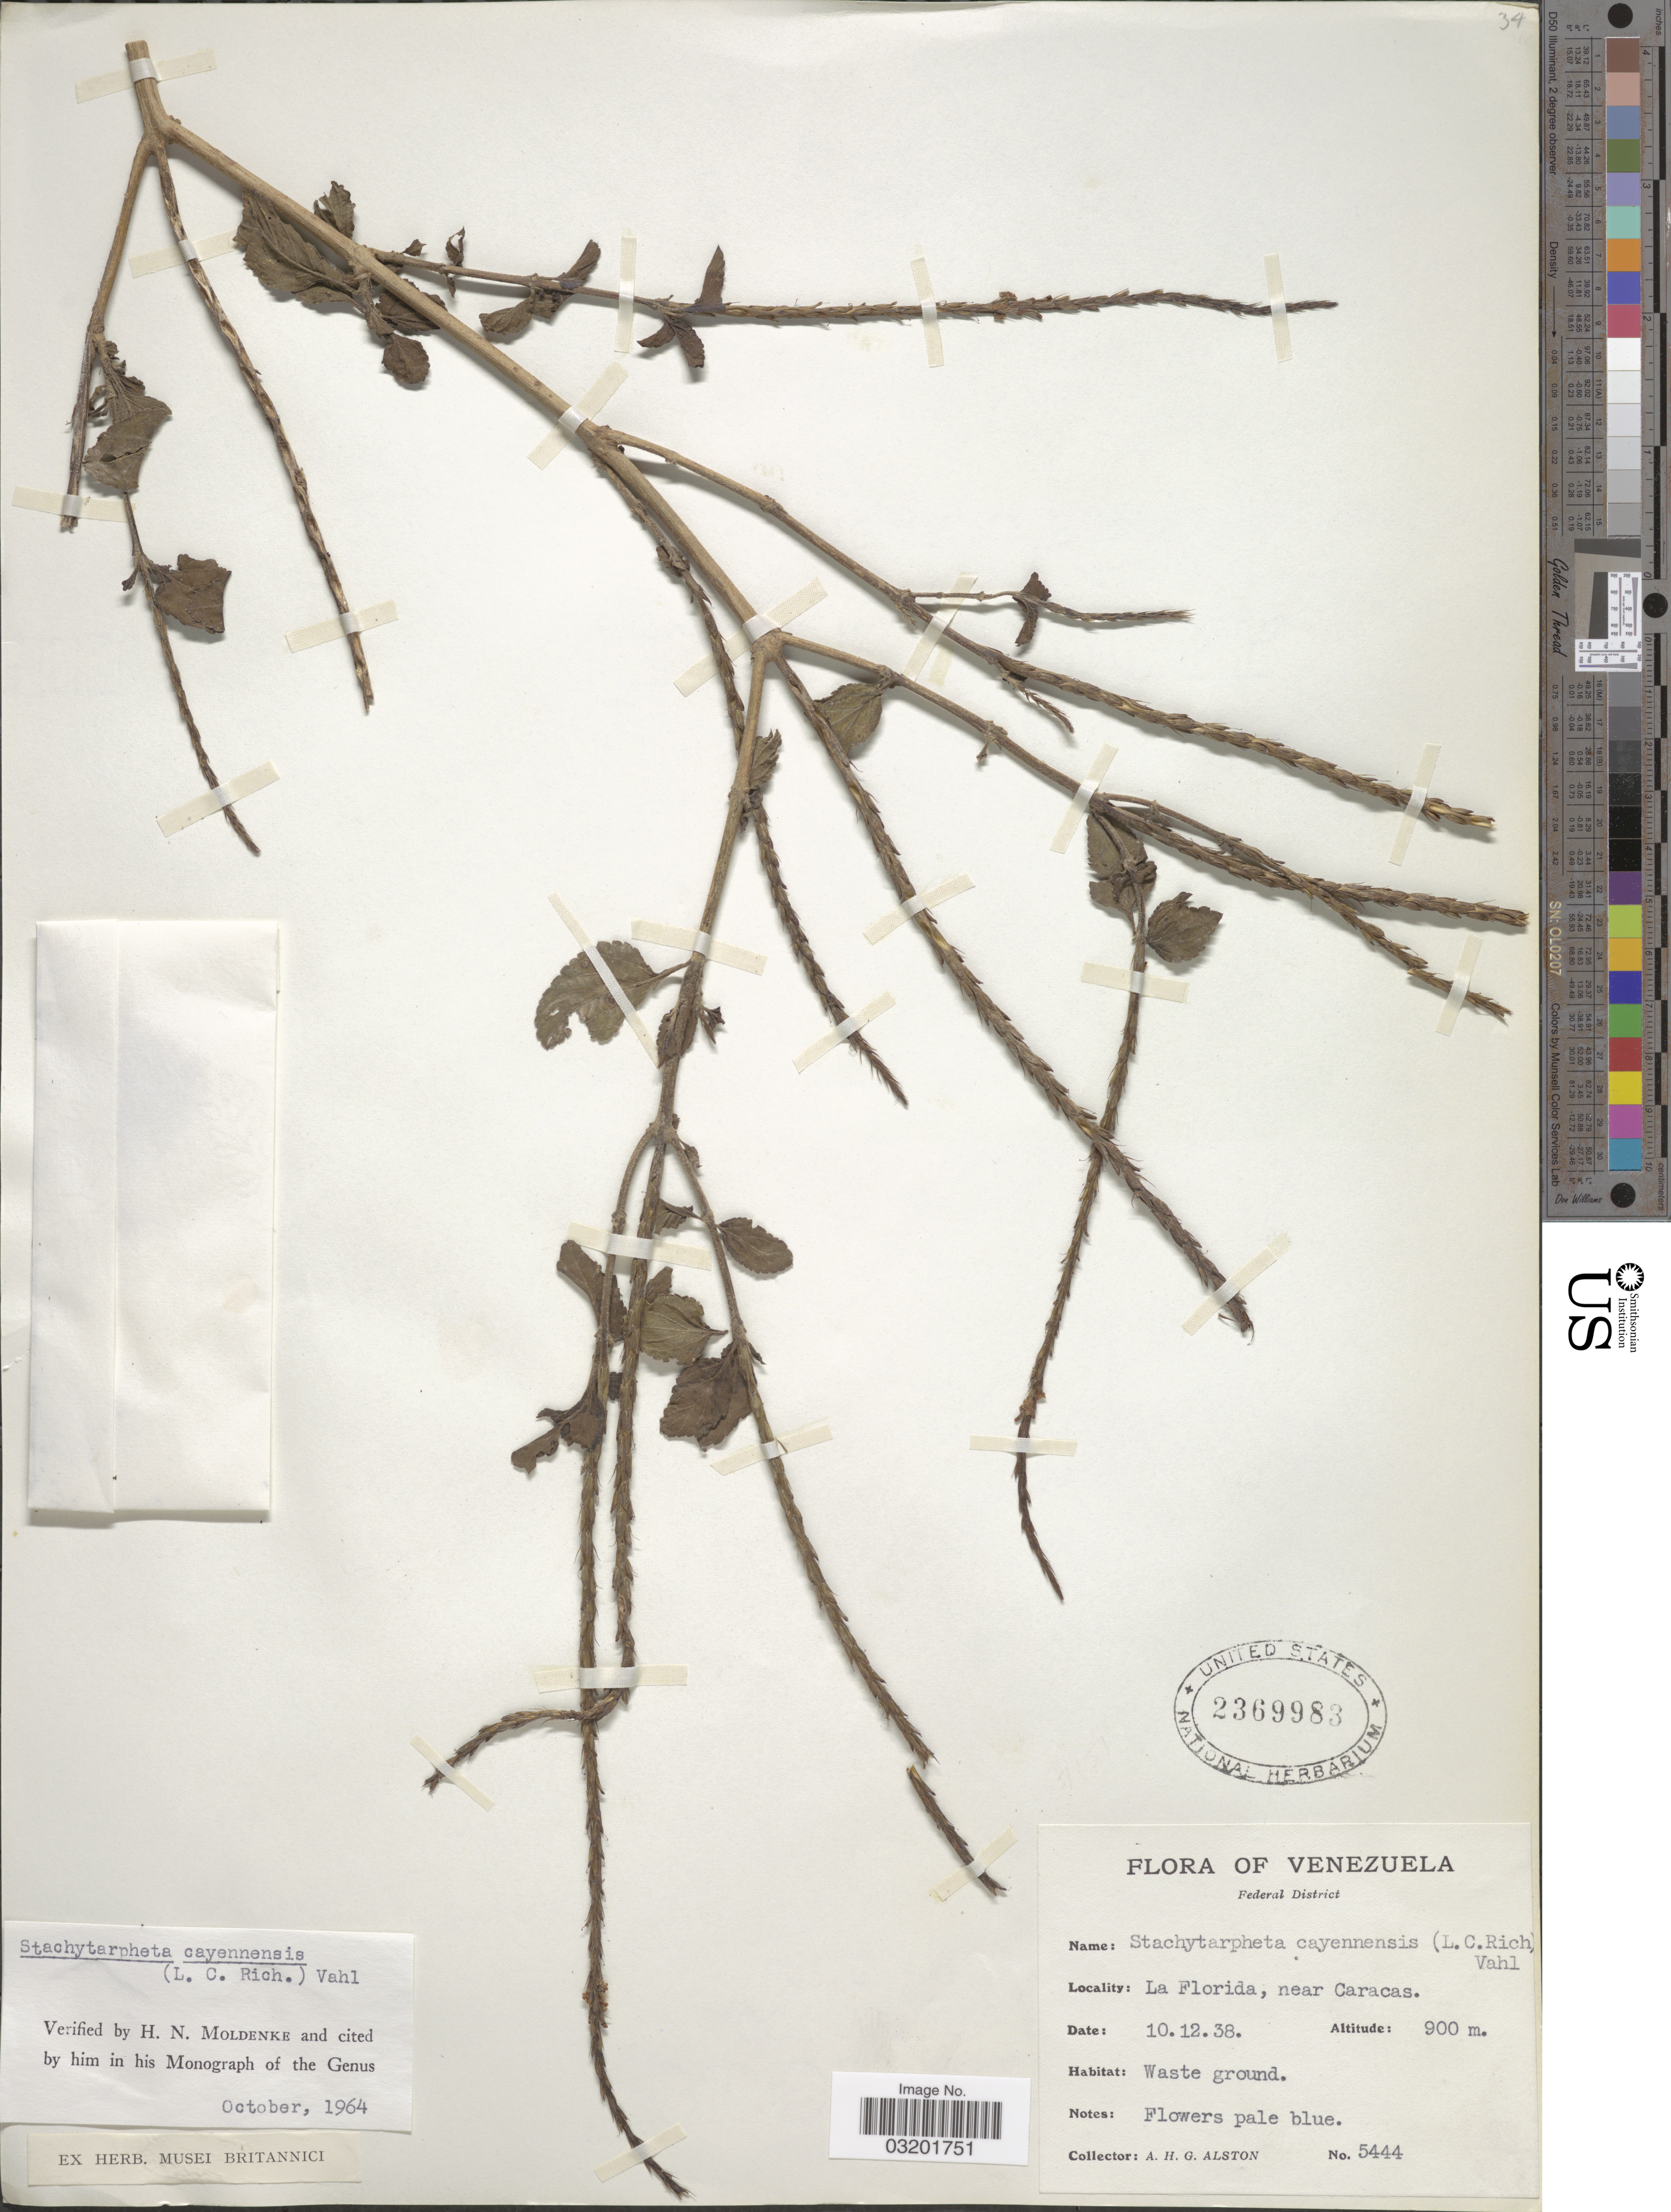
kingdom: Plantae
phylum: Tracheophyta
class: Magnoliopsida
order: Lamiales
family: Verbenaceae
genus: Stachytarpheta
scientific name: Stachytarpheta cayennensis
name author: (Rich.) Vahl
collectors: A. H. Alston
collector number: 5444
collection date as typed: Transcribed d/m/y: 10/12/38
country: Venezuela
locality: Federal District. La Florida, near Caracas.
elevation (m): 900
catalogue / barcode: US 2369983